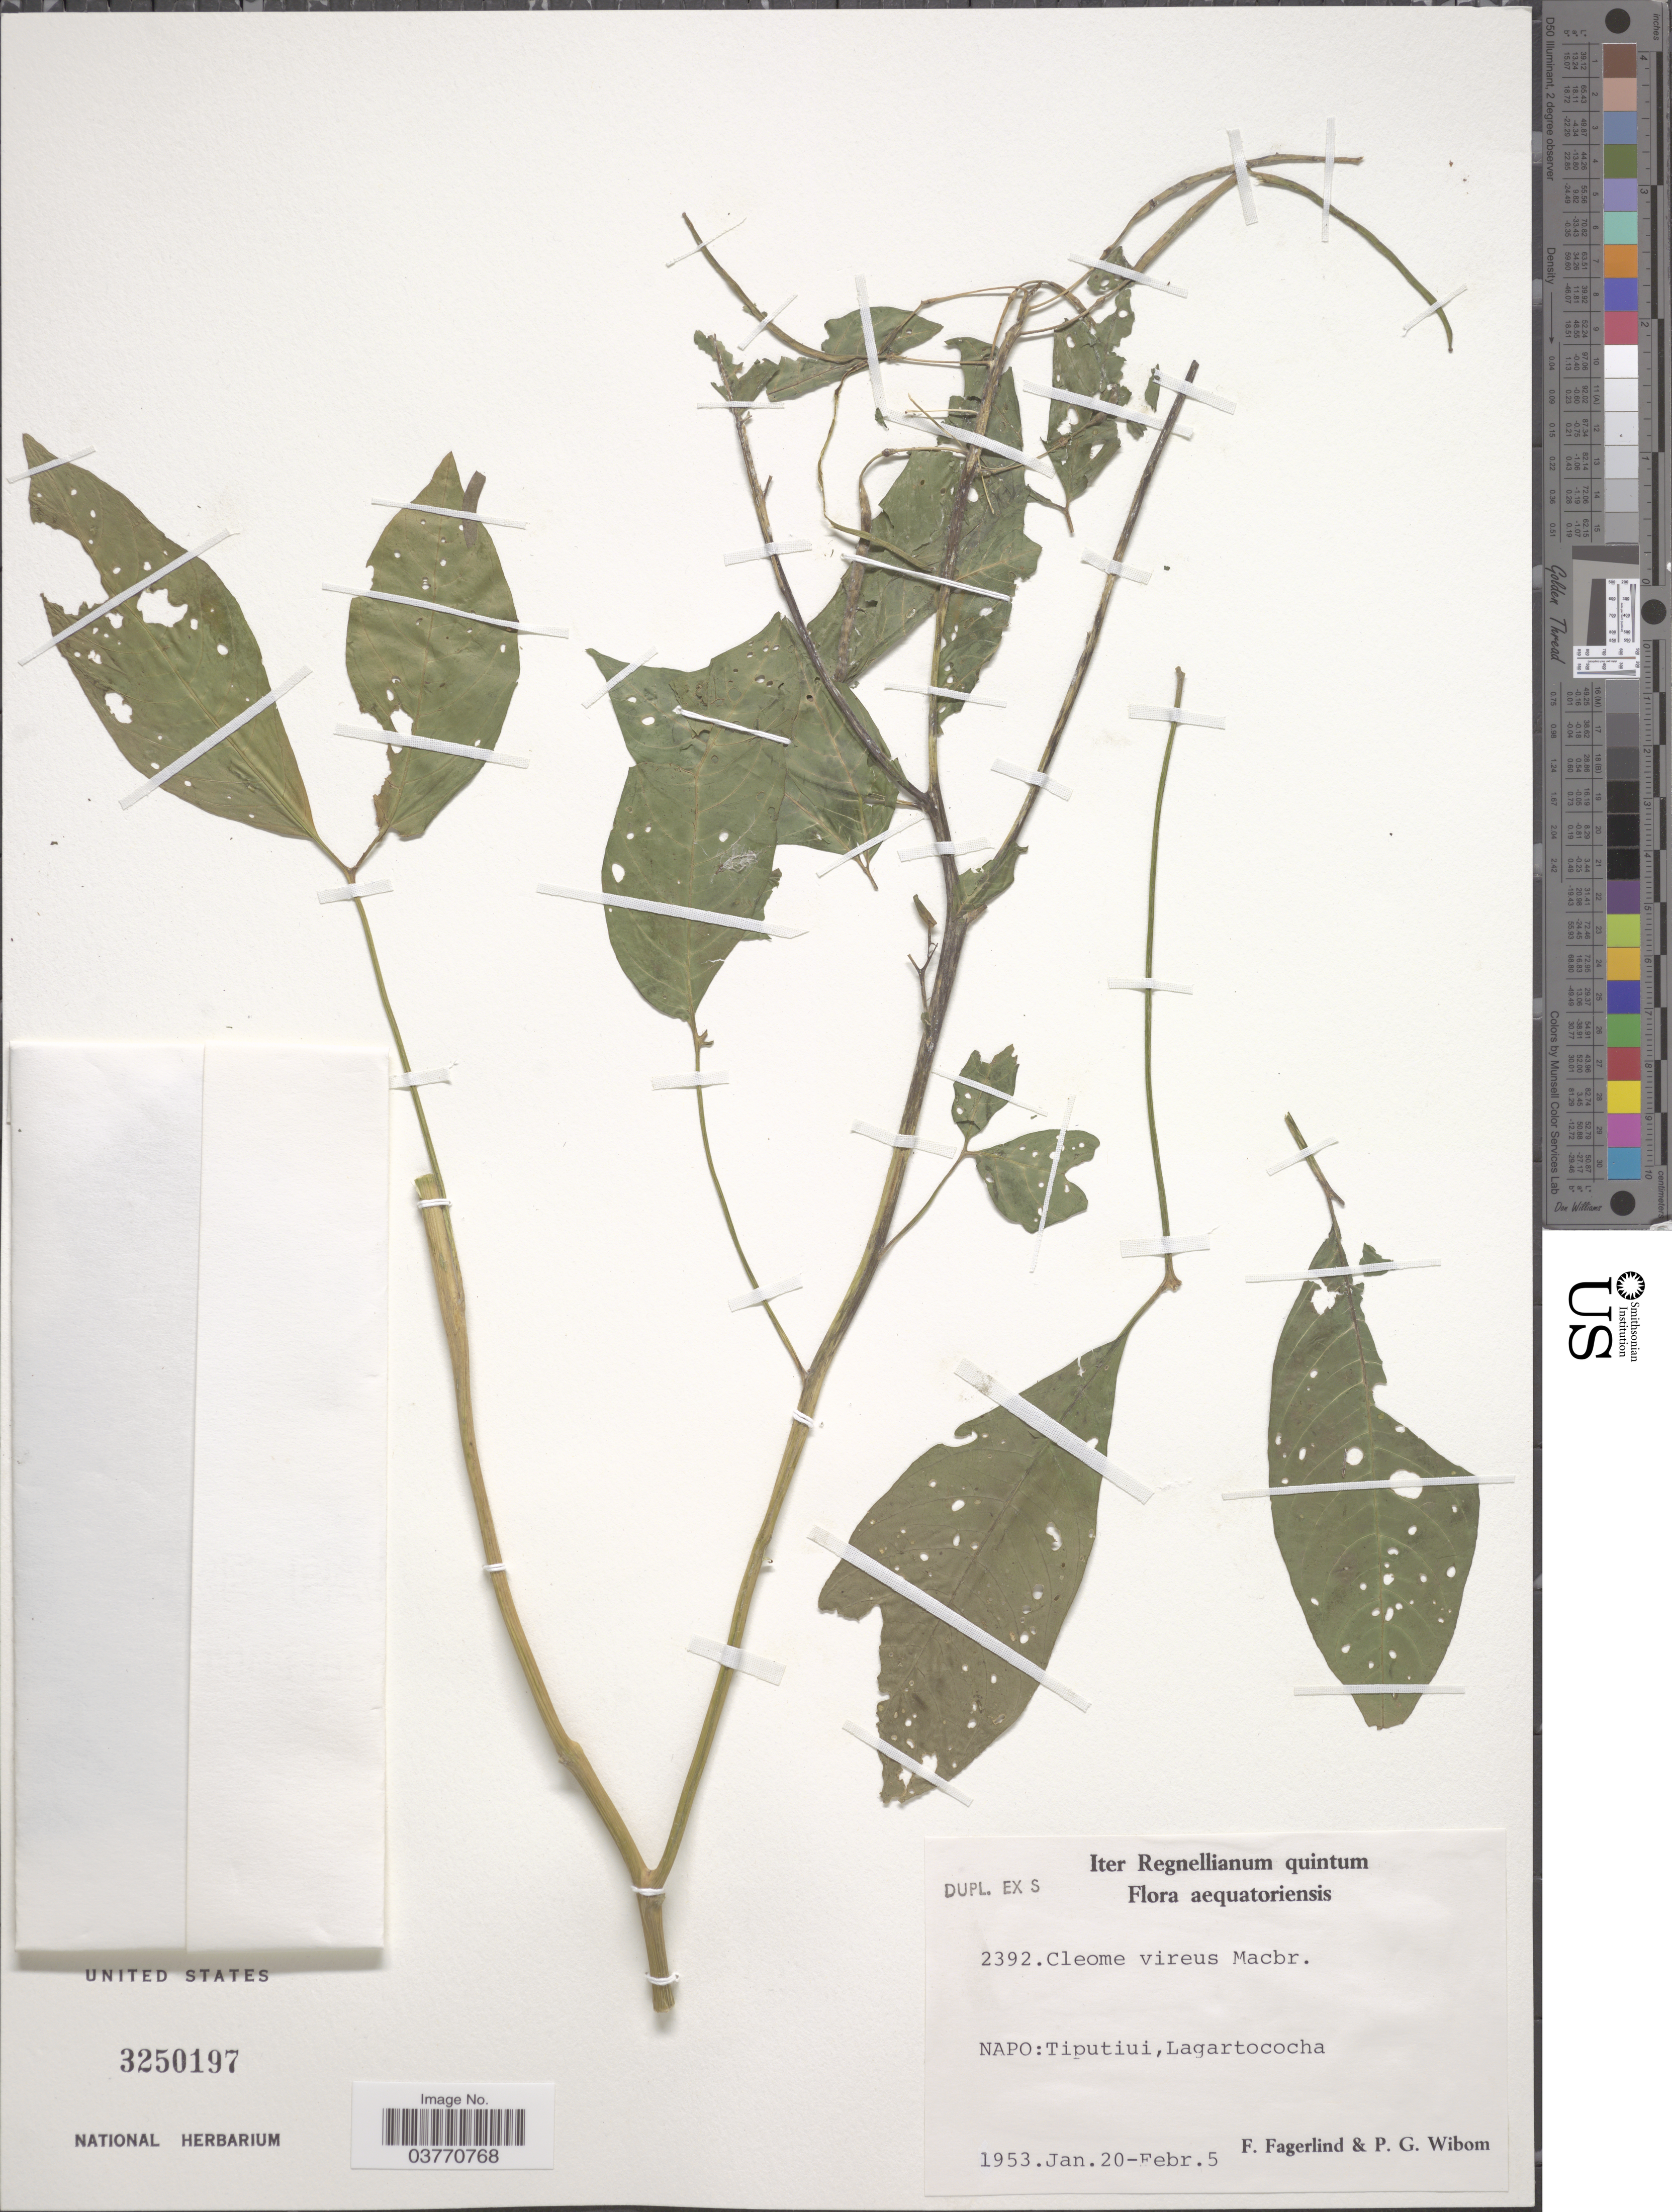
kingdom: Plantae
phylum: Tracheophyta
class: Magnoliopsida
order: Brassicales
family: Cleomaceae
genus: Tarenaya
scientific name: Tarenaya virens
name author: (J.F. Macbr.) Soares Neto & Roalson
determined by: Strong, M. T., (US), Smithsonian Institution - National Museum of Natural History (UNITED STATES)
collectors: F. Fagerlind & P. Wibom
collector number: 2392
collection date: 1953-01-20/1953-02-05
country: Ecuador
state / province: Napo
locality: Aequatoriensis. Napo: Tiputiui, Lagartococha.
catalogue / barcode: US 3250197